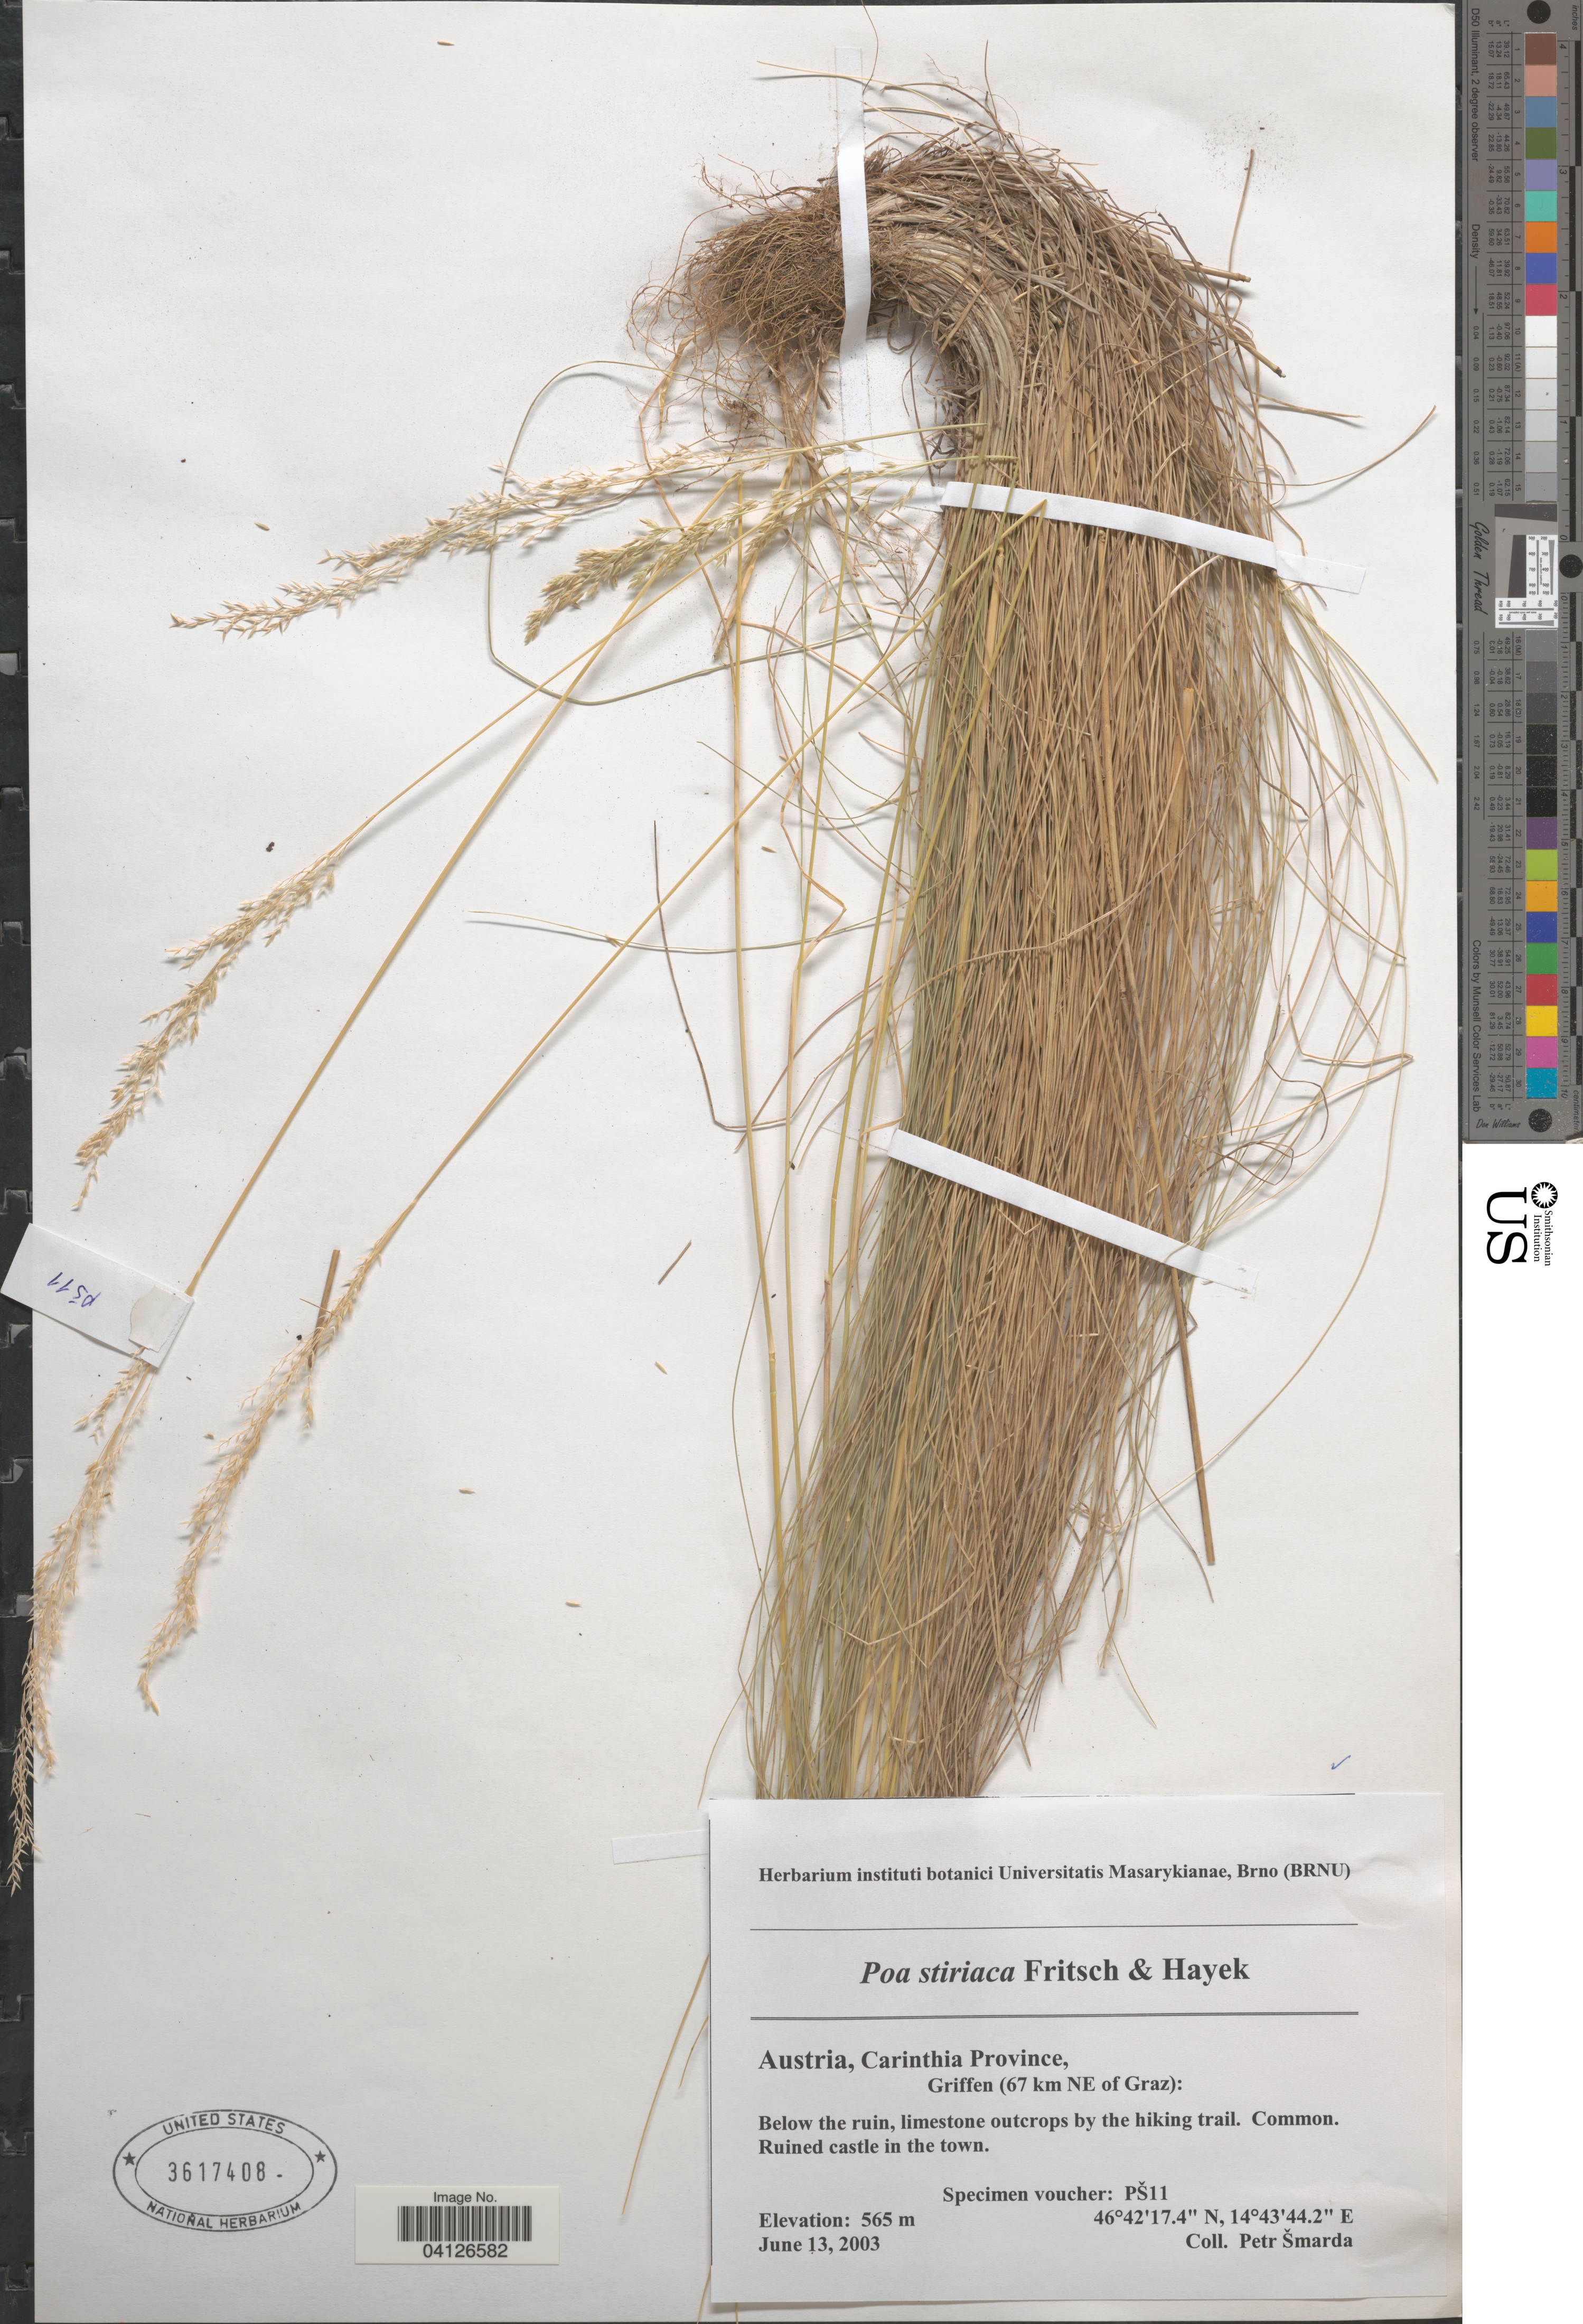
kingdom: Plantae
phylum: Tracheophyta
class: Liliopsida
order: Poales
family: Poaceae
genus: Poa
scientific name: Poa stiriaca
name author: Fritsch & Hayek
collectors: P. Smarda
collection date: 2003-06-13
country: Austria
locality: Carinthia Province, Griffen (67 km NE of Graz): Below the ruin, limestone outcrops by the hiking trail. Ruined castle in the town.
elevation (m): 565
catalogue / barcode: US 3617408